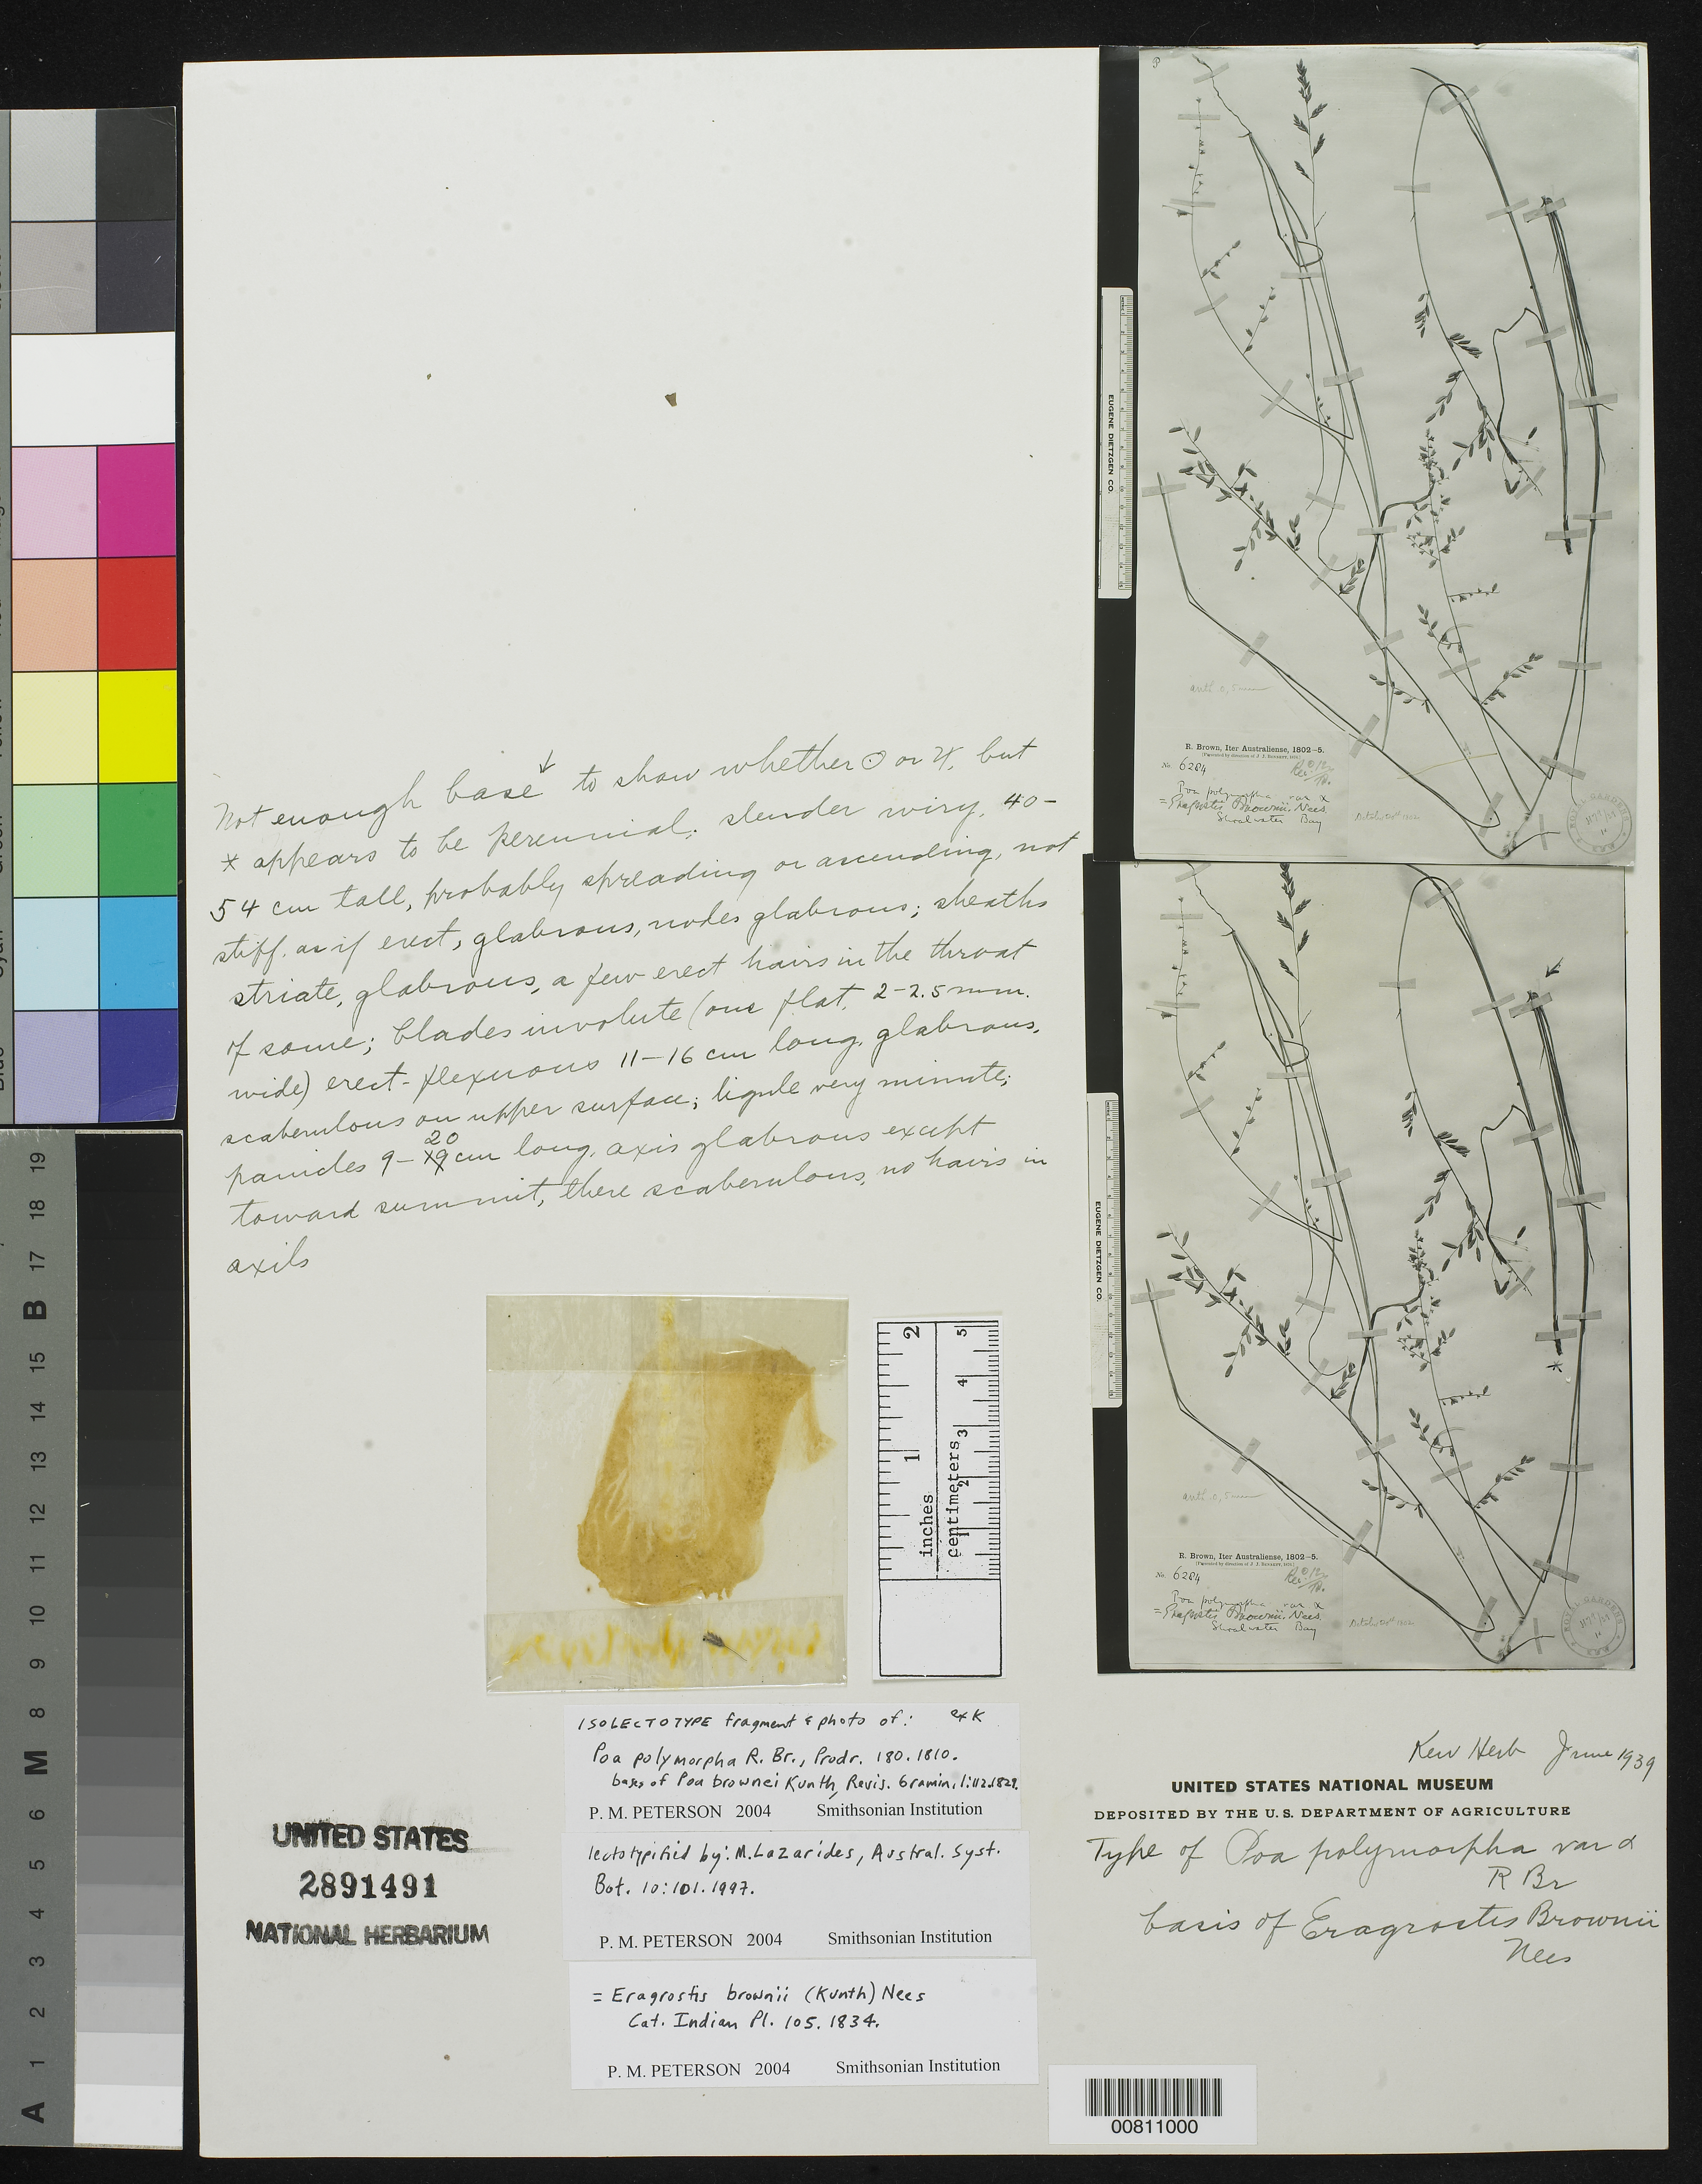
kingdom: Plantae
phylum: Tracheophyta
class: Liliopsida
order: Poales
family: Poaceae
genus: Poa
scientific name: Poa polymorpha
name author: R. Br.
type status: Isolectotype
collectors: W. T. Aiton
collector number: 6284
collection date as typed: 20 Oct 1802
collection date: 1802-10-20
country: Australia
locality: Shoal Water Bay.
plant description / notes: non Poa polymorpha Wibel (1799); Also an isolectotype of Poa brownii Kunth.; Nom. nov. for Poa polymorpha R. Br., non Wibel (1799); Also an isolectotype of Poa polymorpha R. Br.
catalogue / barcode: US 2891491